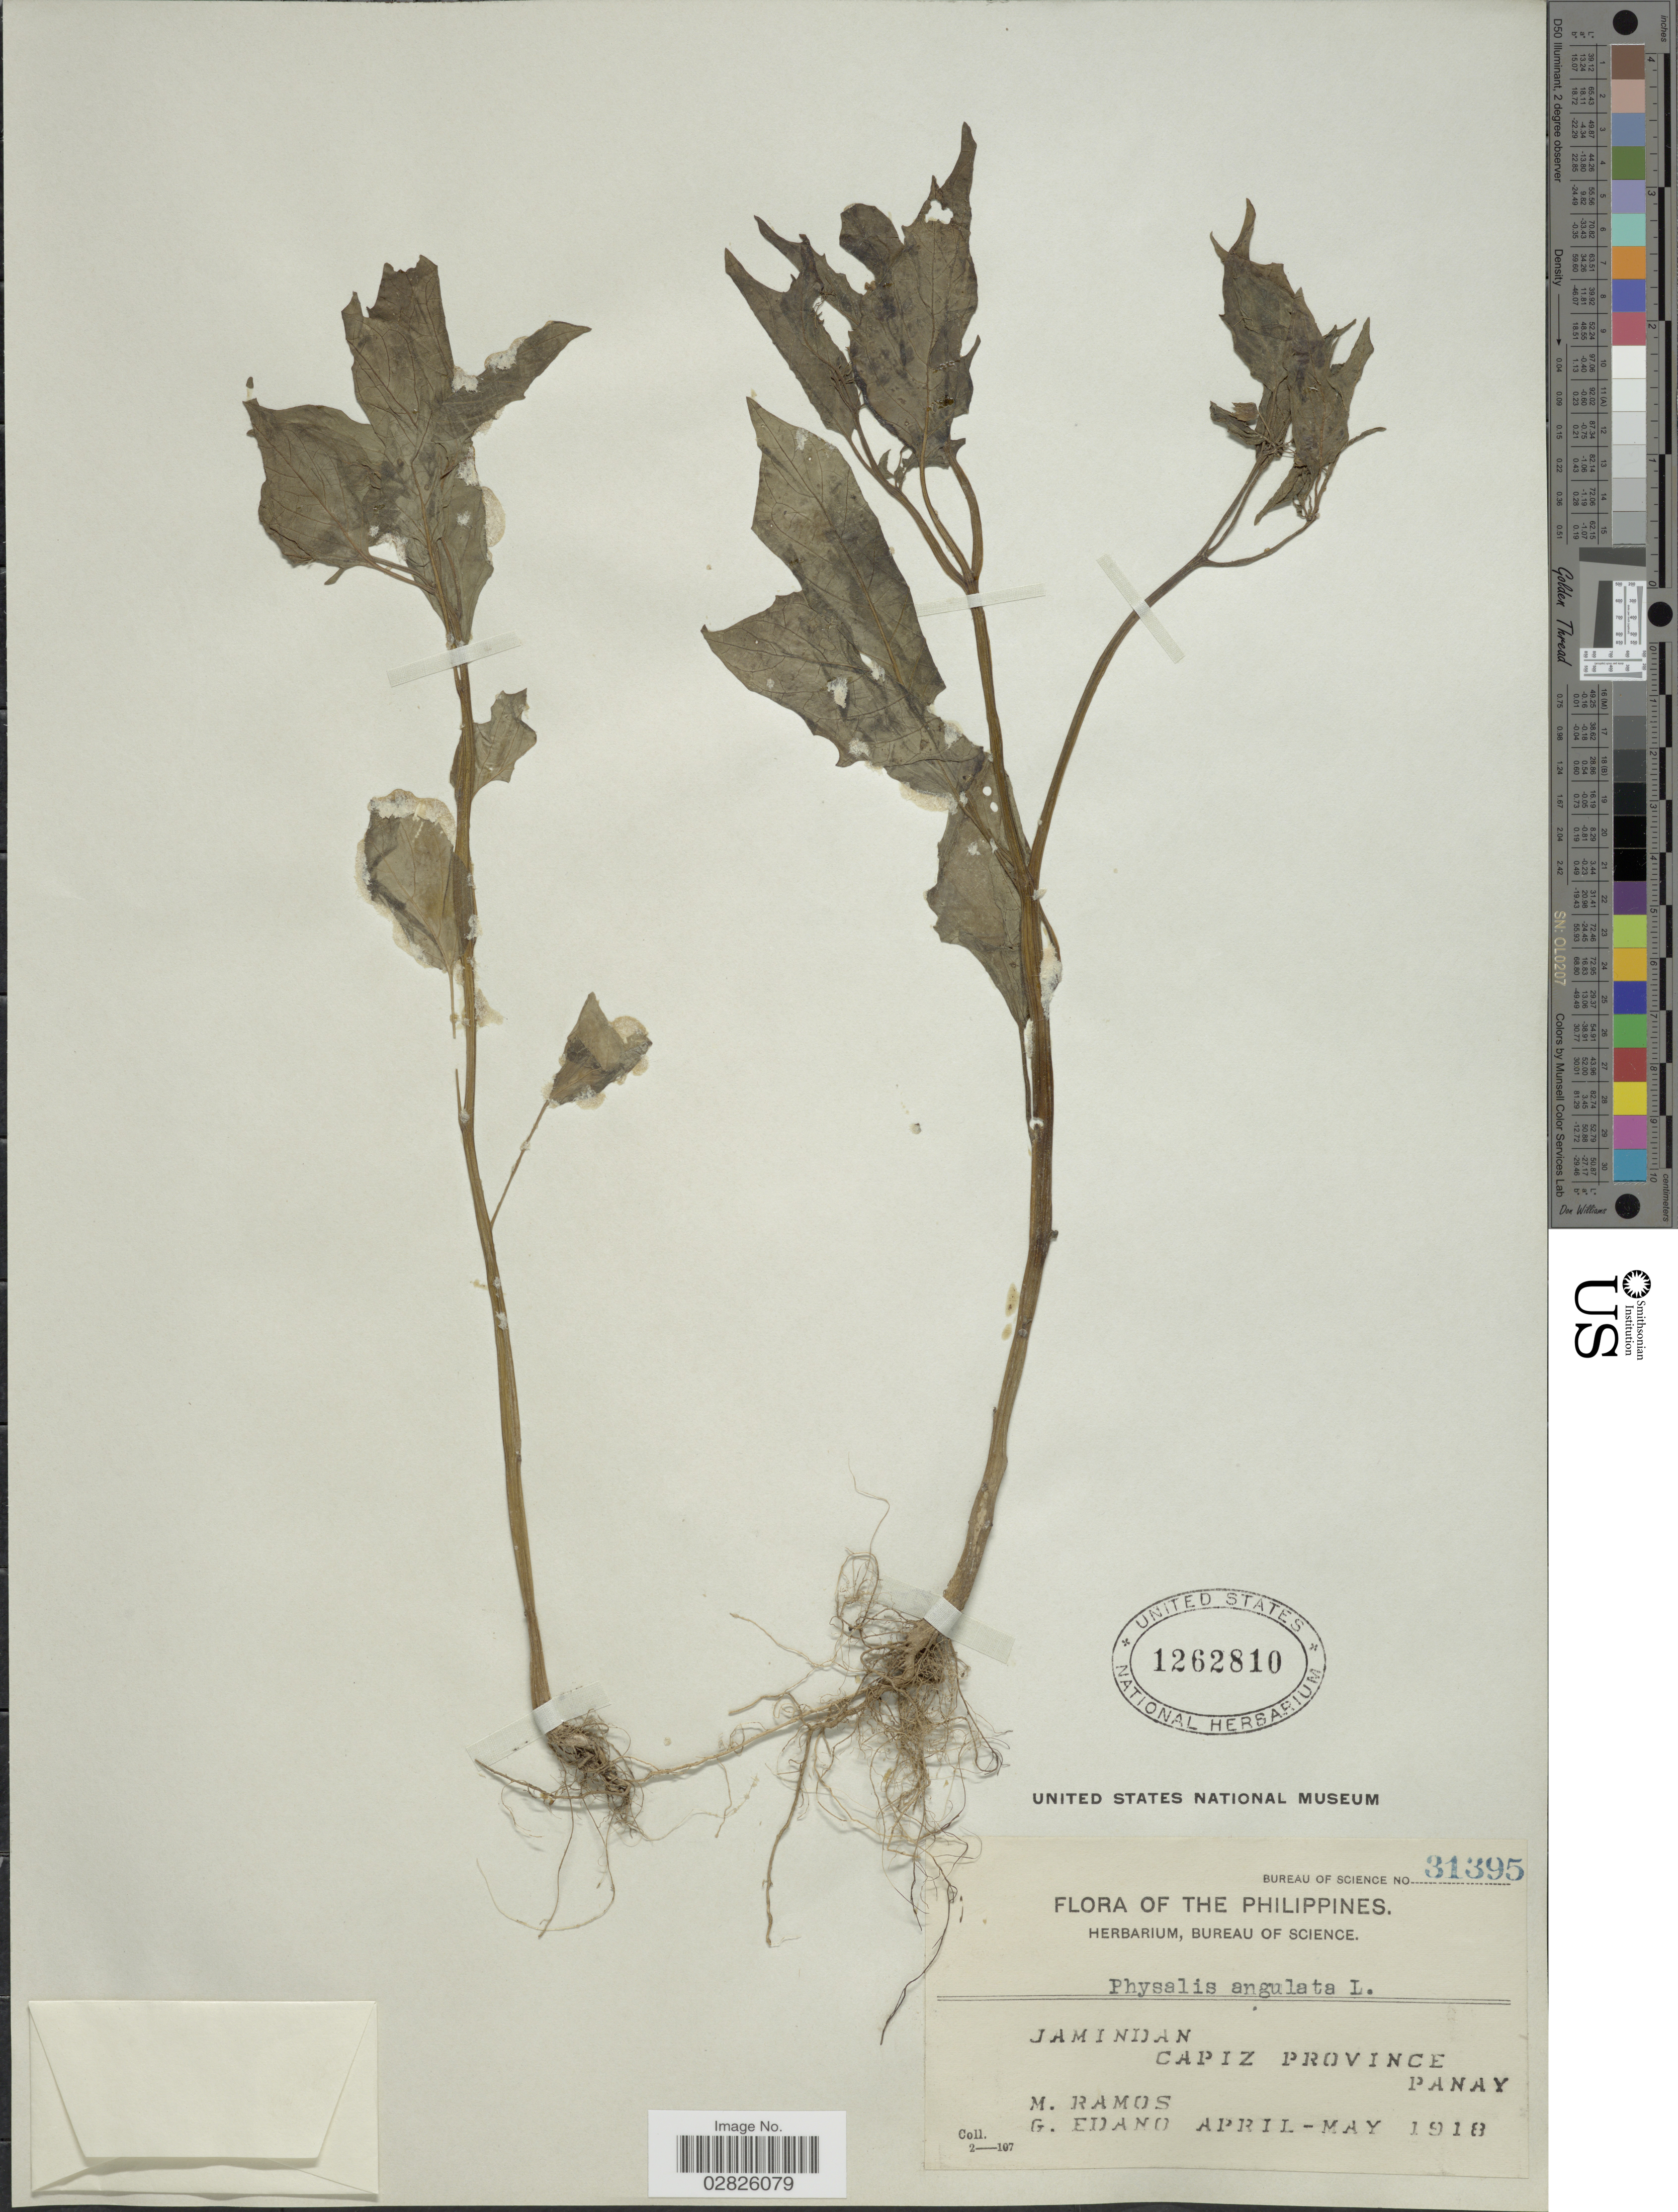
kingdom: Plantae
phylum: Tracheophyta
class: Magnoliopsida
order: Solanales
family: Solanaceae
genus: Physalis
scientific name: Physalis angulata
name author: L.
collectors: M. Ramos & G. Edaño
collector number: Bureau of Science 31395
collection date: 1918-04/1918-05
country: Philippines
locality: Jamindan, Capiz Province, Panay.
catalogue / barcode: US 1262810